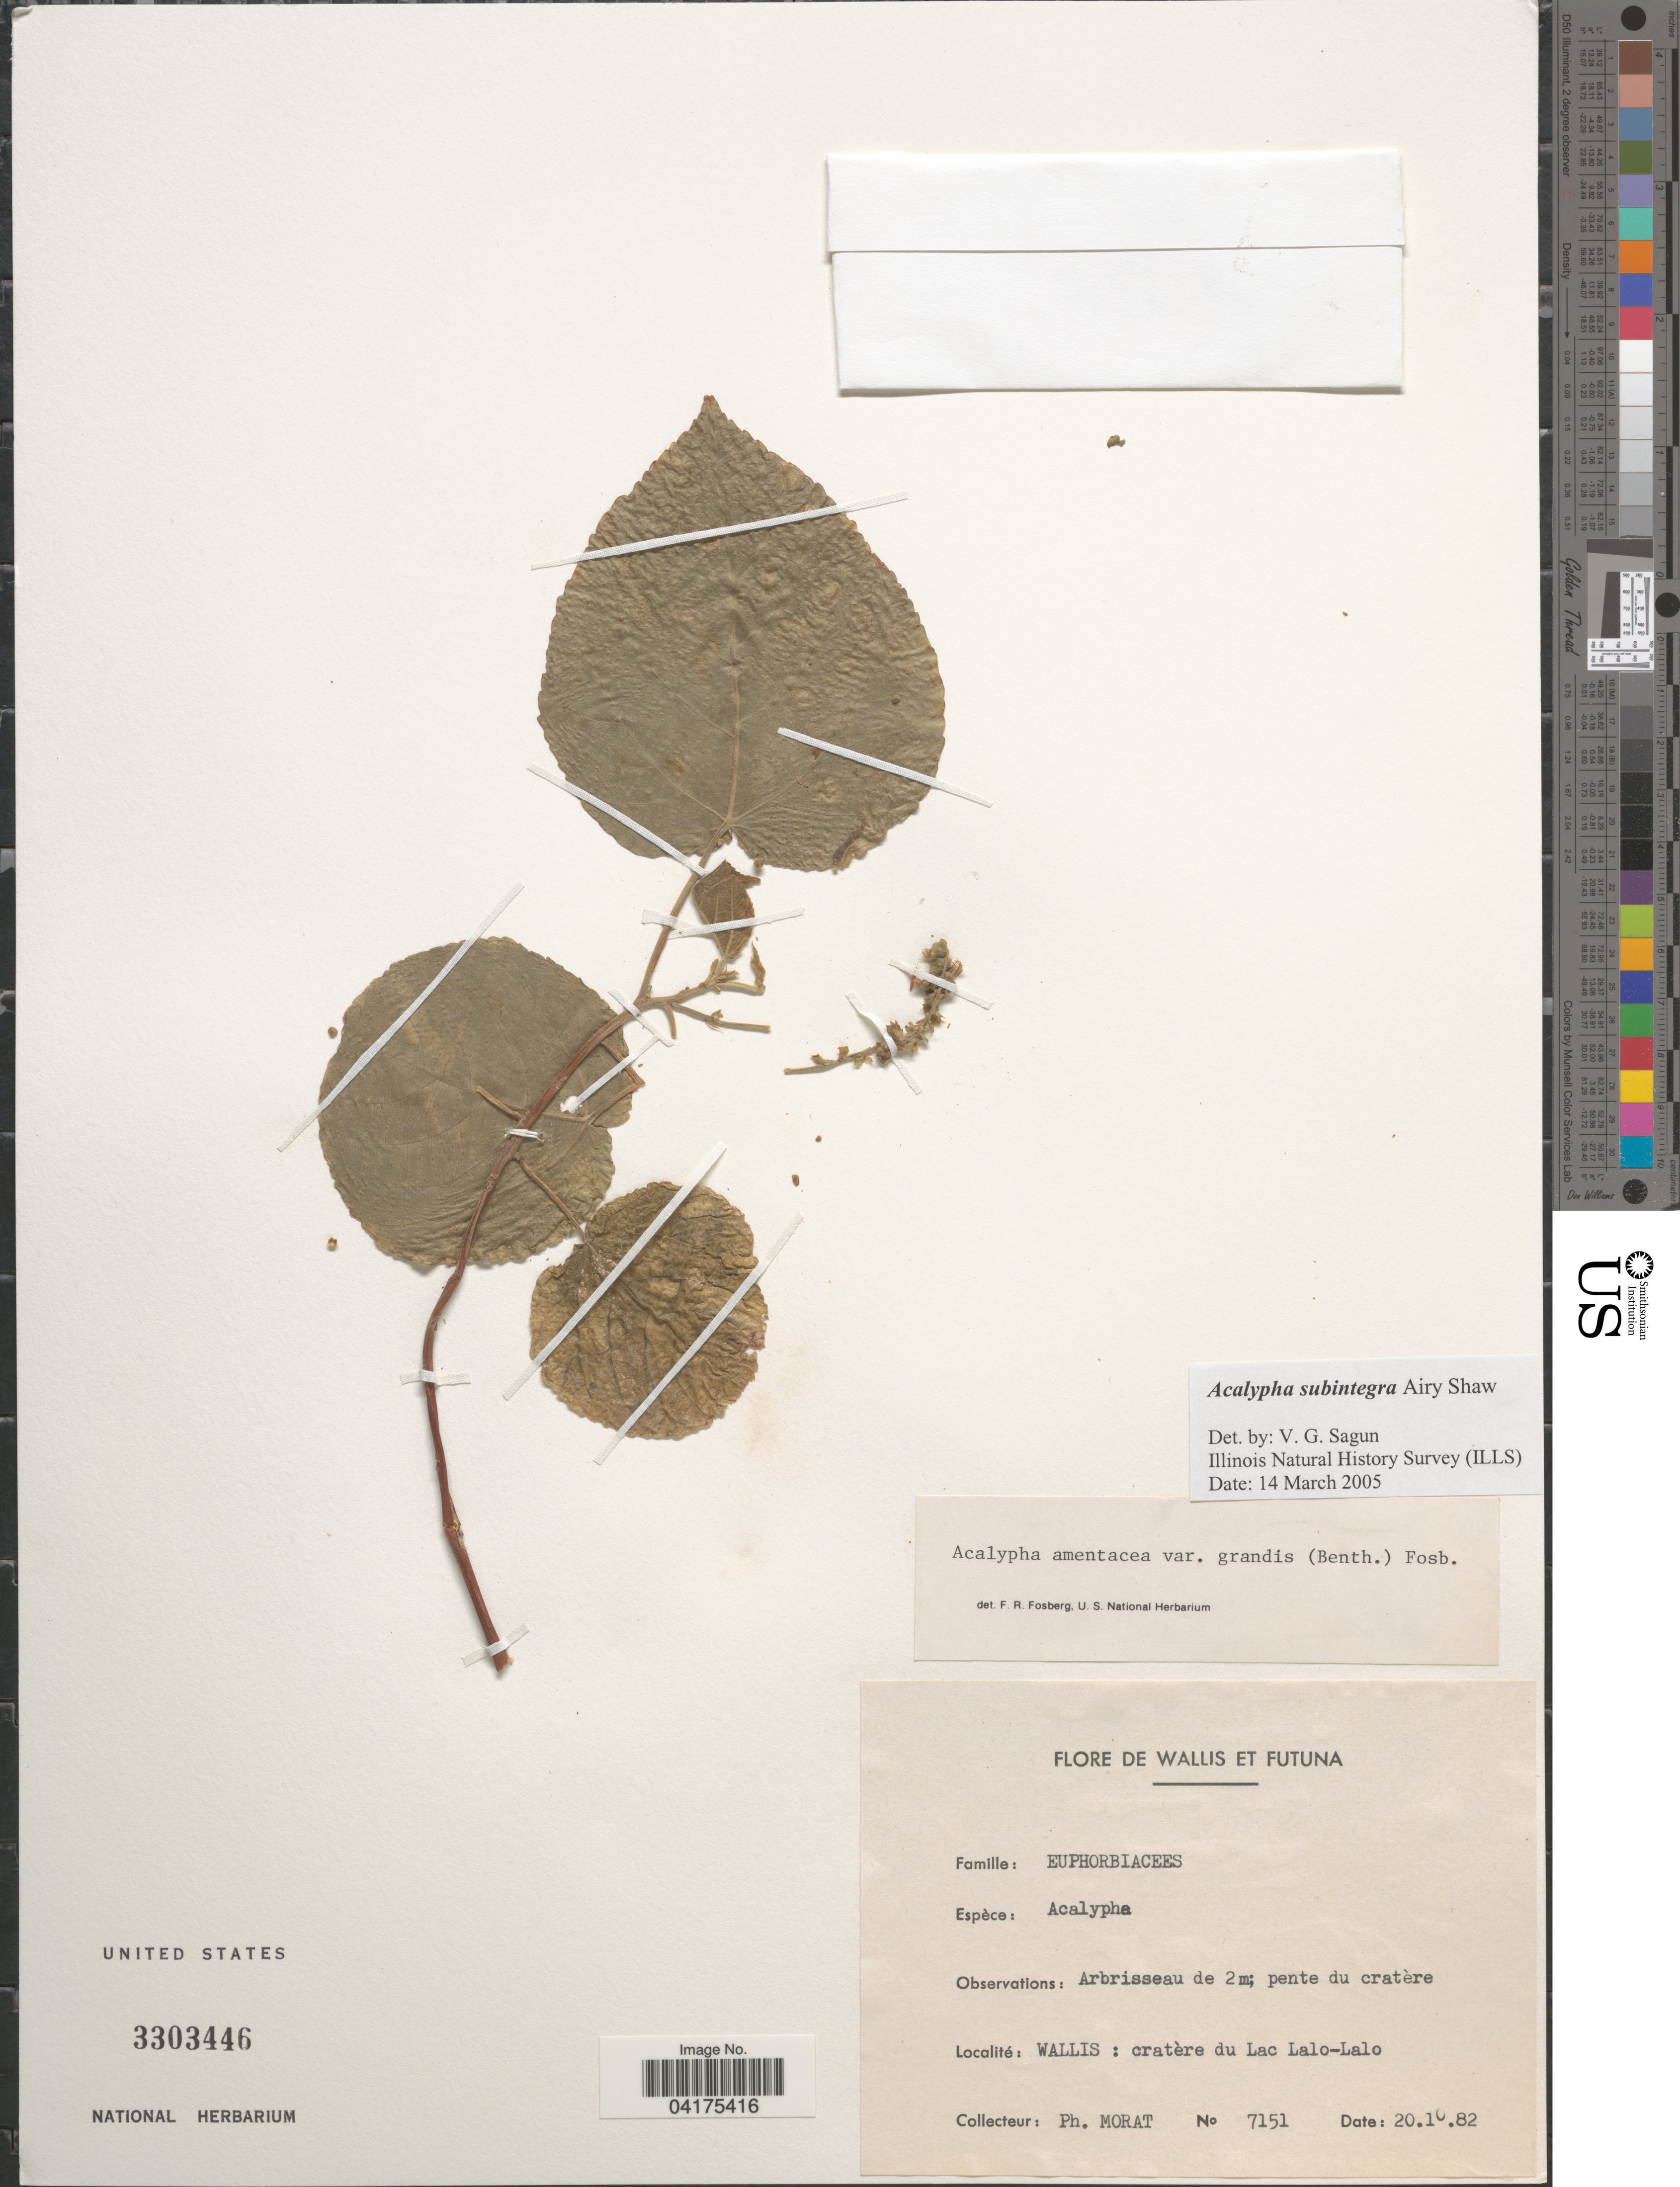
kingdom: Plantae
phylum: Tracheophyta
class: Magnoliopsida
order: Malpighiales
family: Euphorbiaceae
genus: Acalypha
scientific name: Acalypha subintegra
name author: Airy Shaw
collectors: P. Morat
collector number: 7151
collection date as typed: Transcribed d/m/y: 20/10/82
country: Wallis and Futuna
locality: Wallis: cratère du Lac Lalo-Lalo.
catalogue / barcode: US 3303446